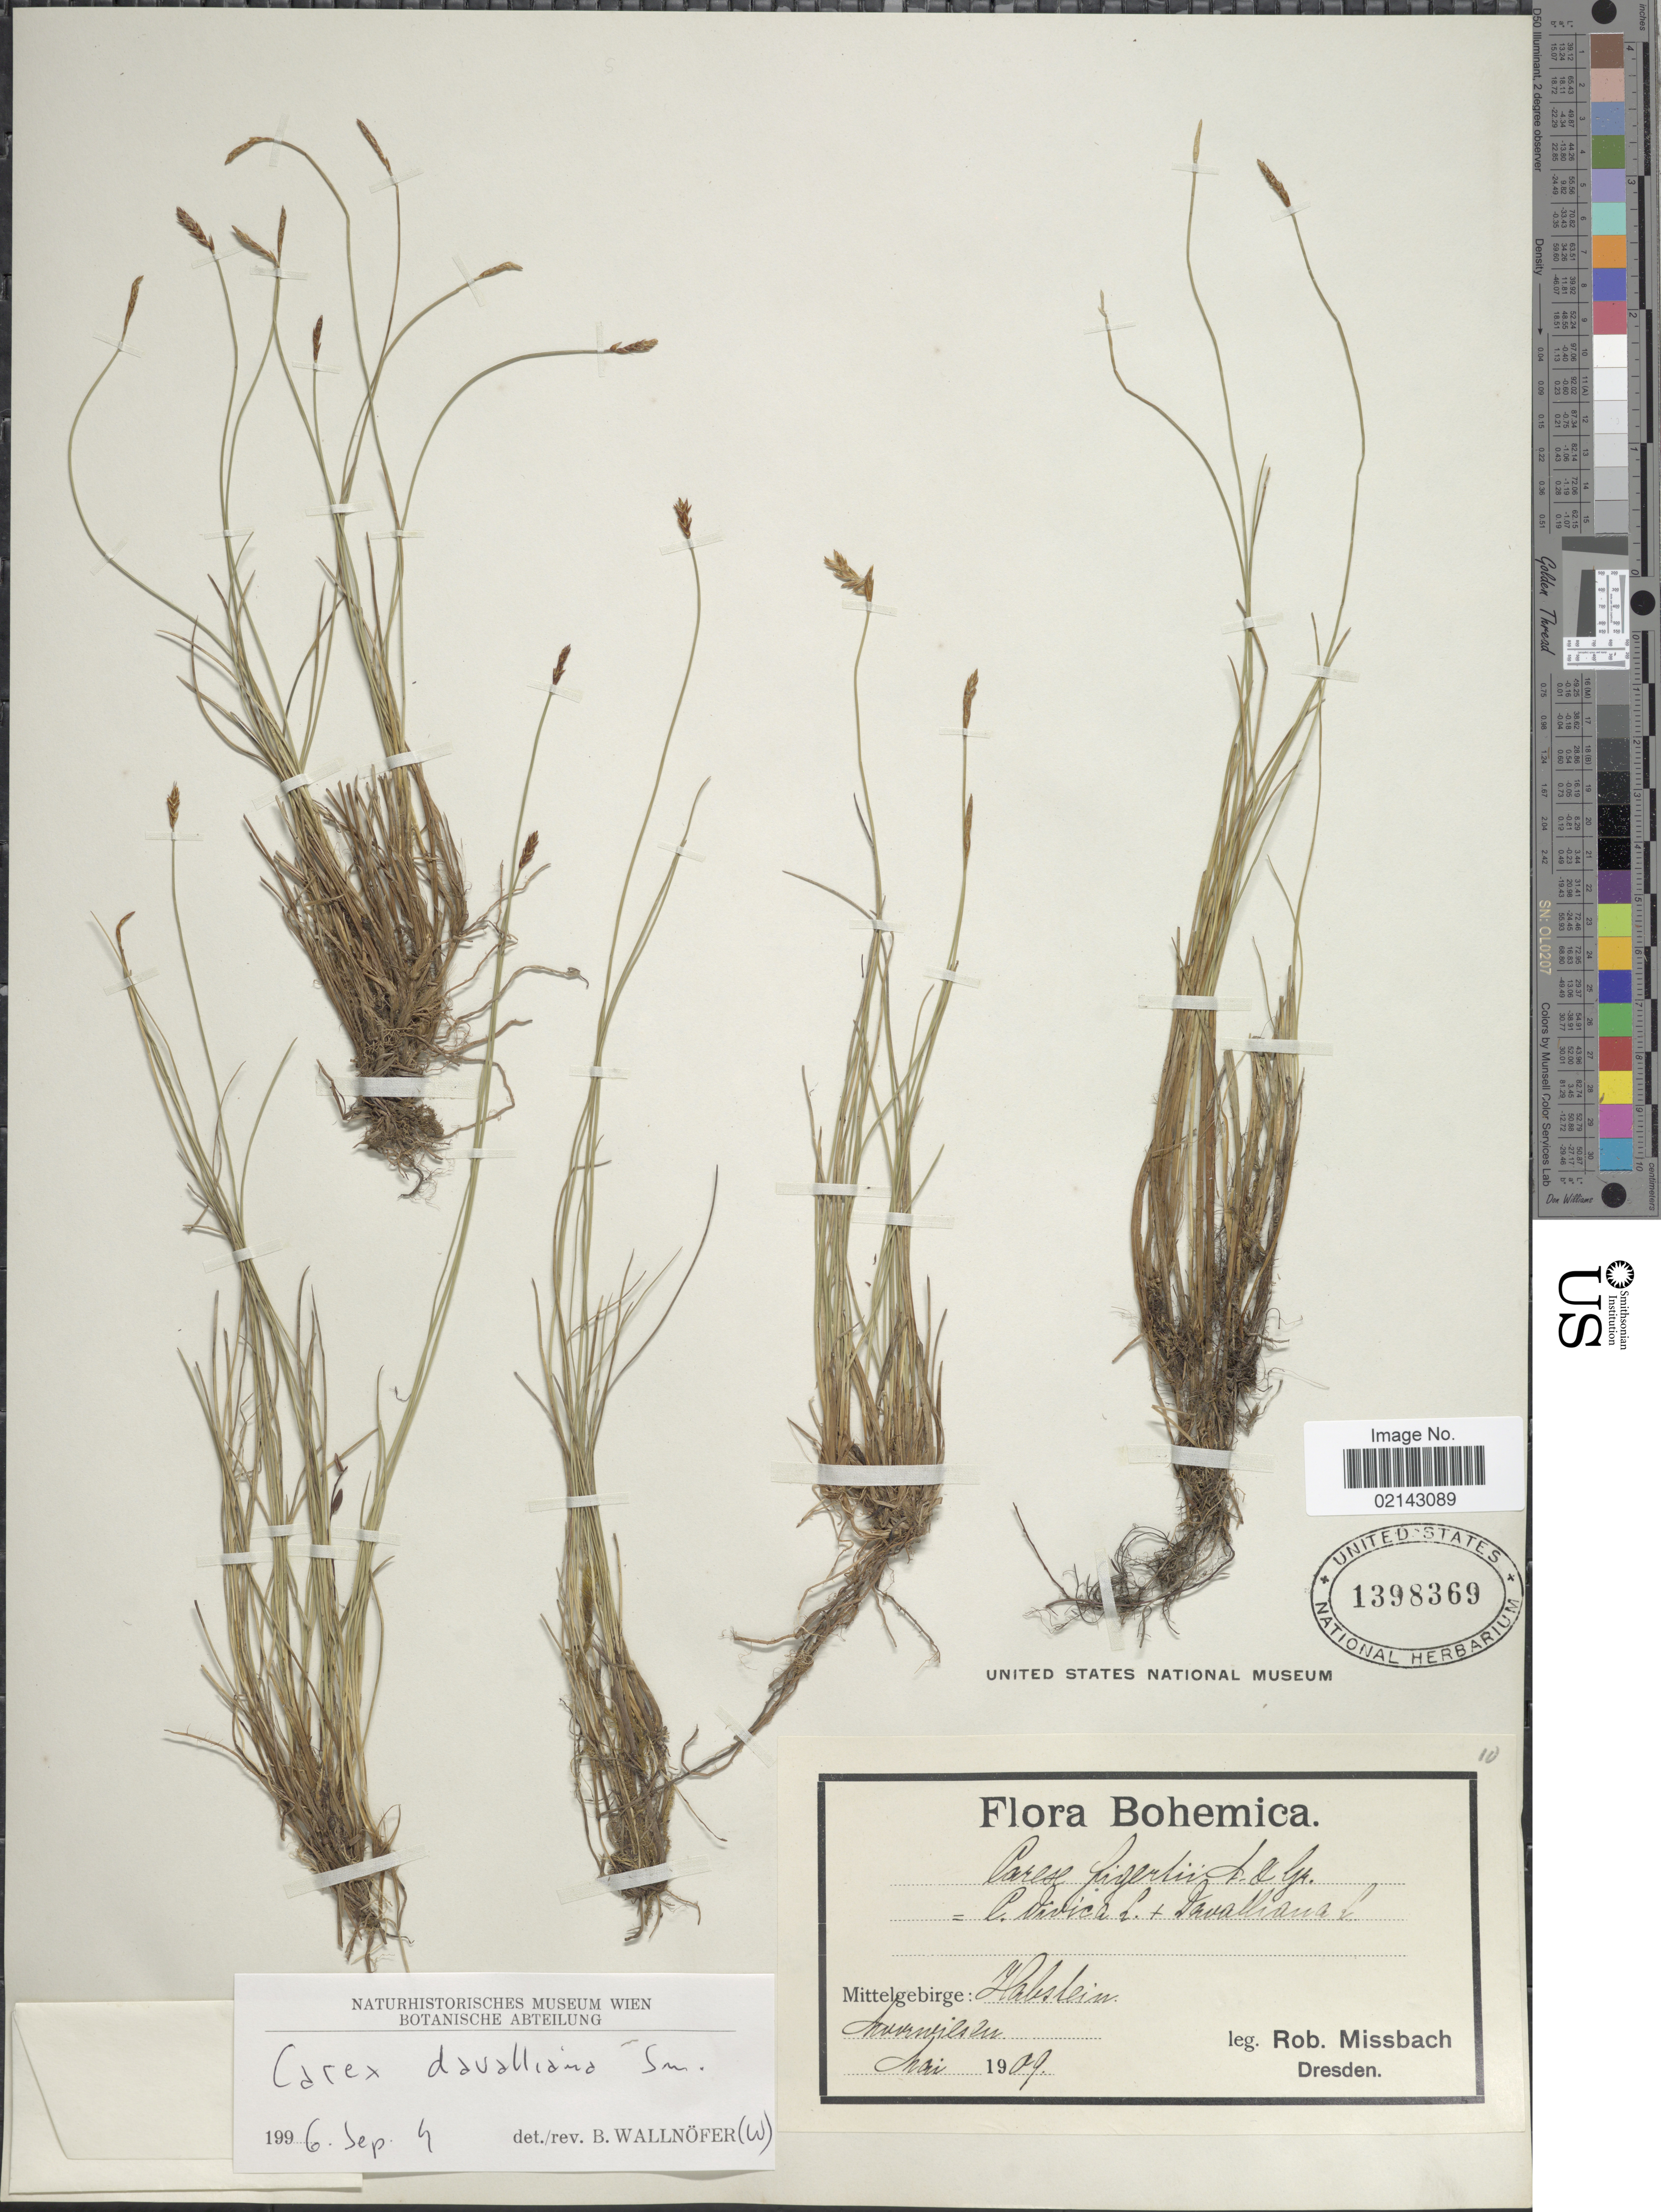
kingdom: Plantae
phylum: Tracheophyta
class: Liliopsida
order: Poales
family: Cyperaceae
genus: Carex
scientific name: Carex davalliana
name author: Sm.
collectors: R. Missbach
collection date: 1909-05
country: Germany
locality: Mittelgebirge: Halstein. [illegible text]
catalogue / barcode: US 1398369